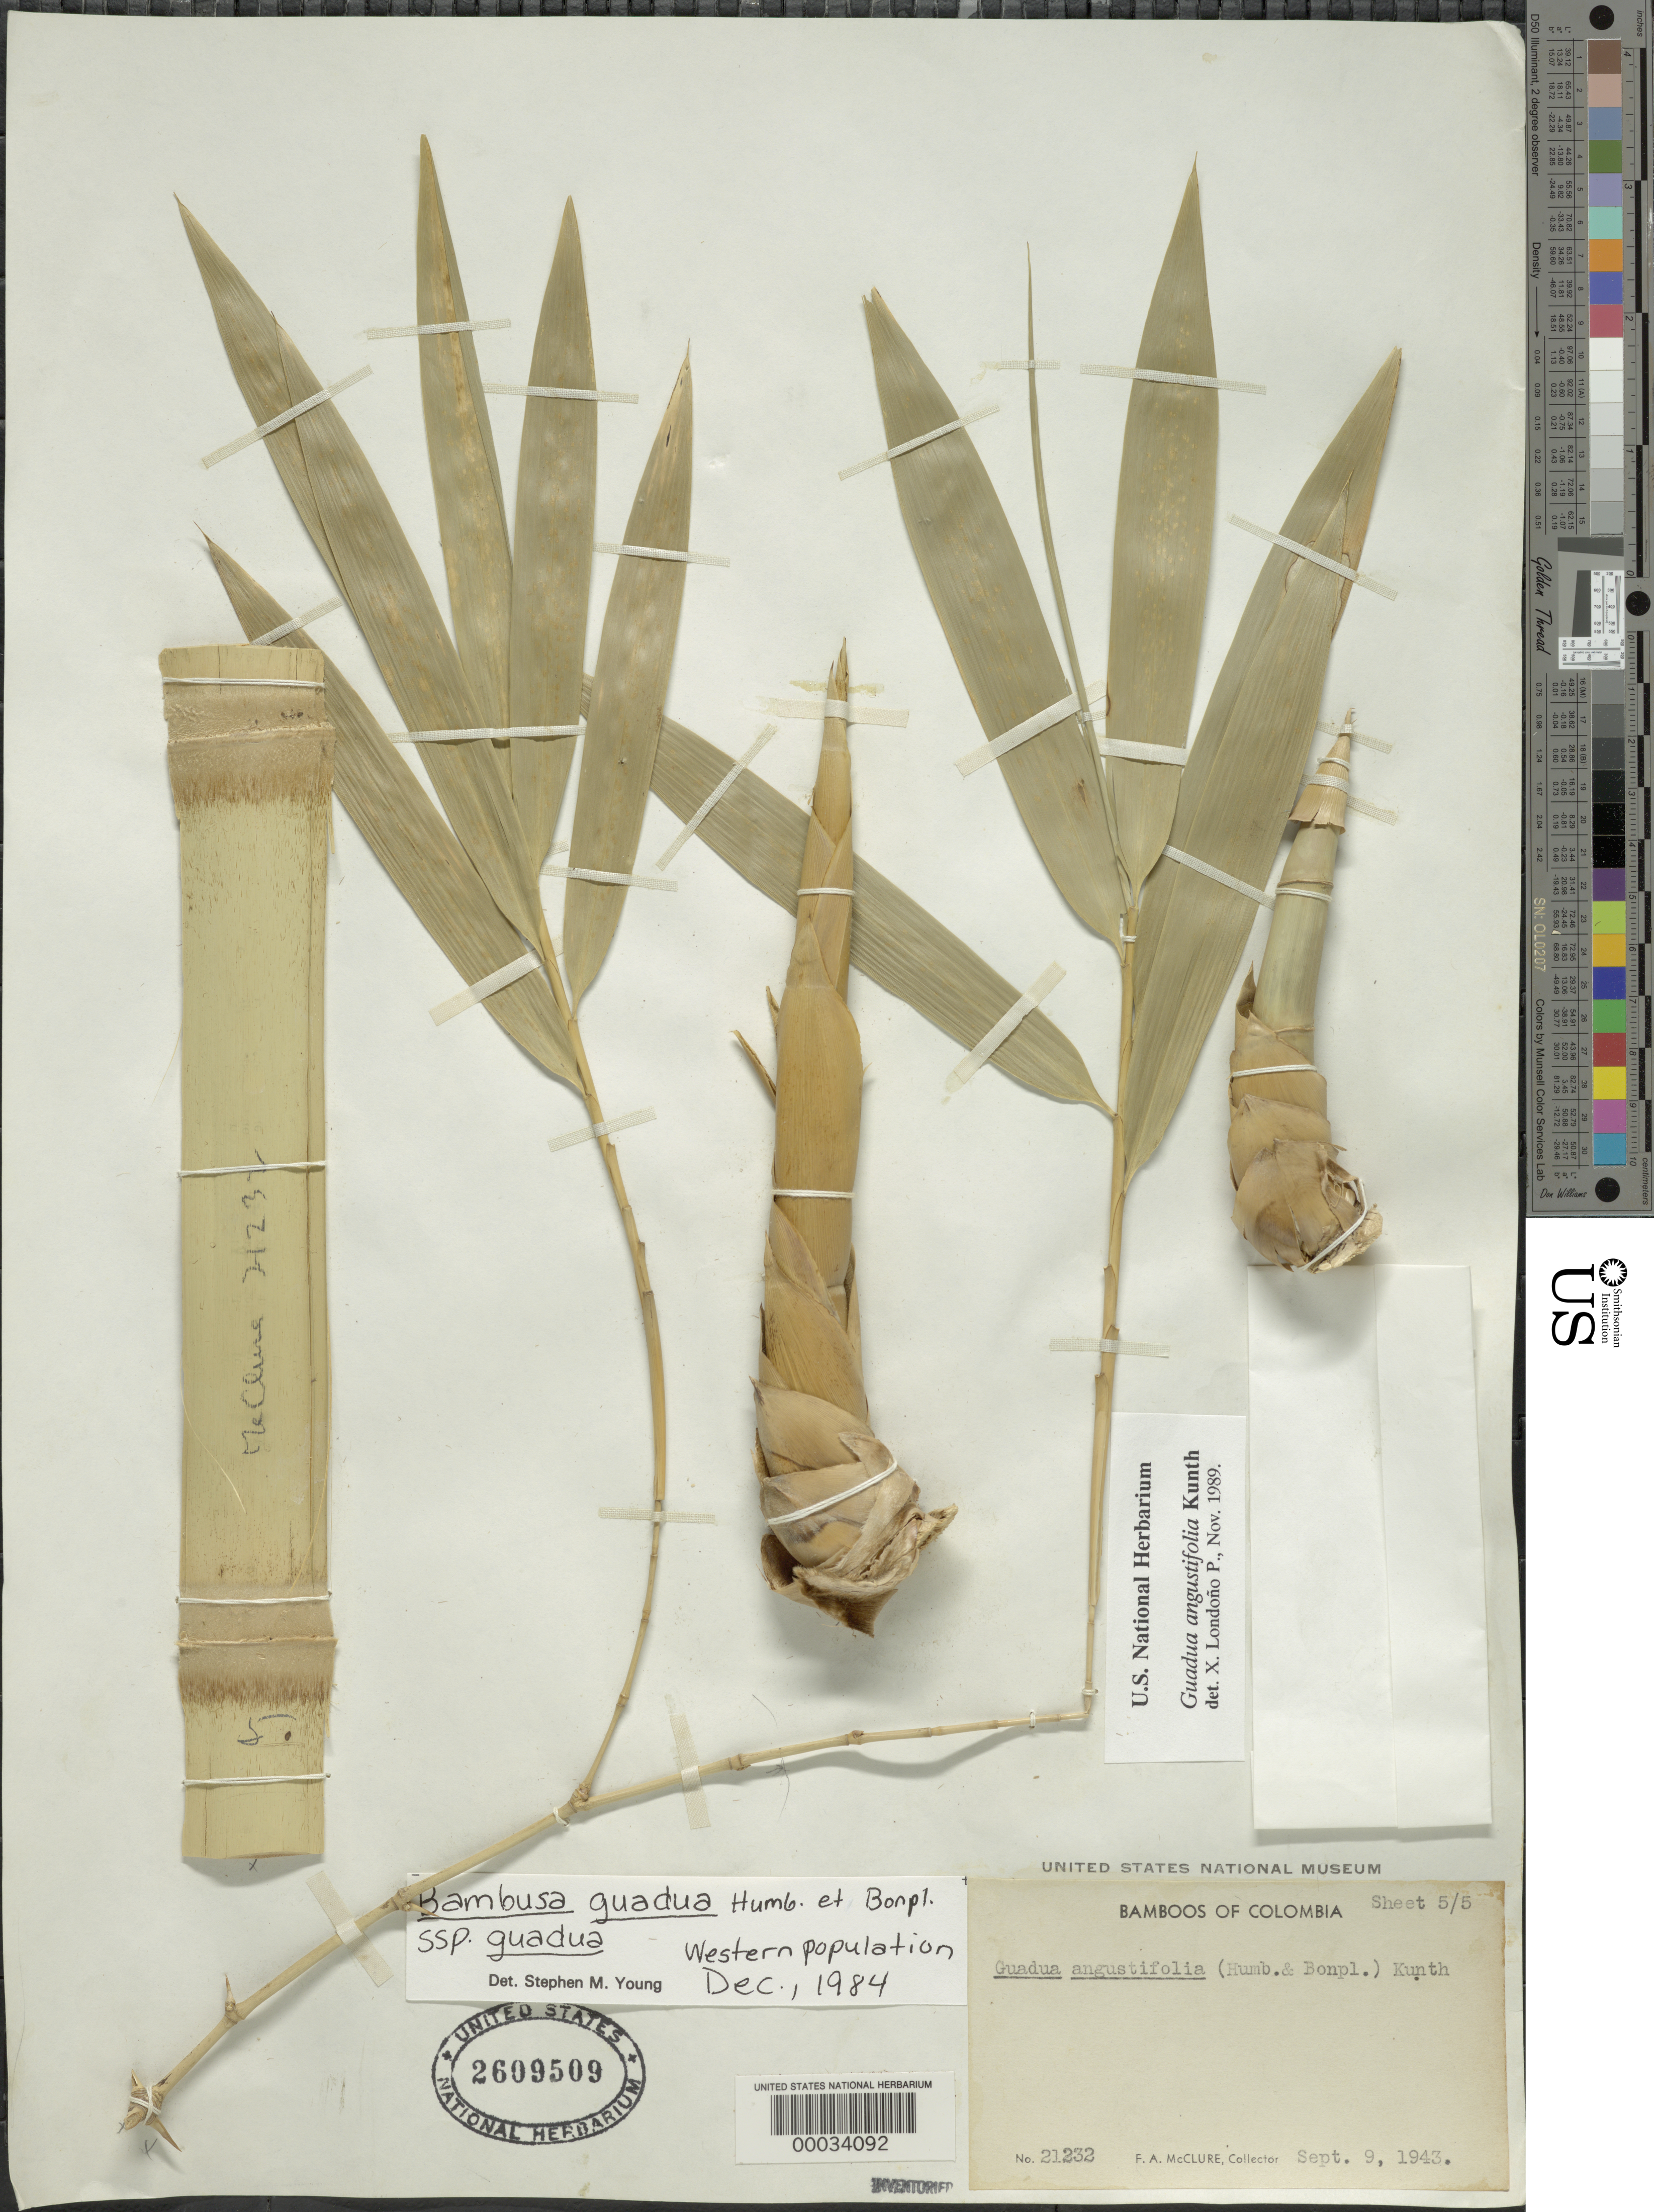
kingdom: Plantae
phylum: Tracheophyta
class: Liliopsida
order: Poales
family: Poaceae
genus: Guadua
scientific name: Guadua angustifolia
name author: Kunth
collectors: F. A. McClure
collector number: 21232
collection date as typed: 09 Sep 1943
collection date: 1943-09-09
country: Colombia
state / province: Cauca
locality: Hacienda Garcia, Carindo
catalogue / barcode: US 2609509